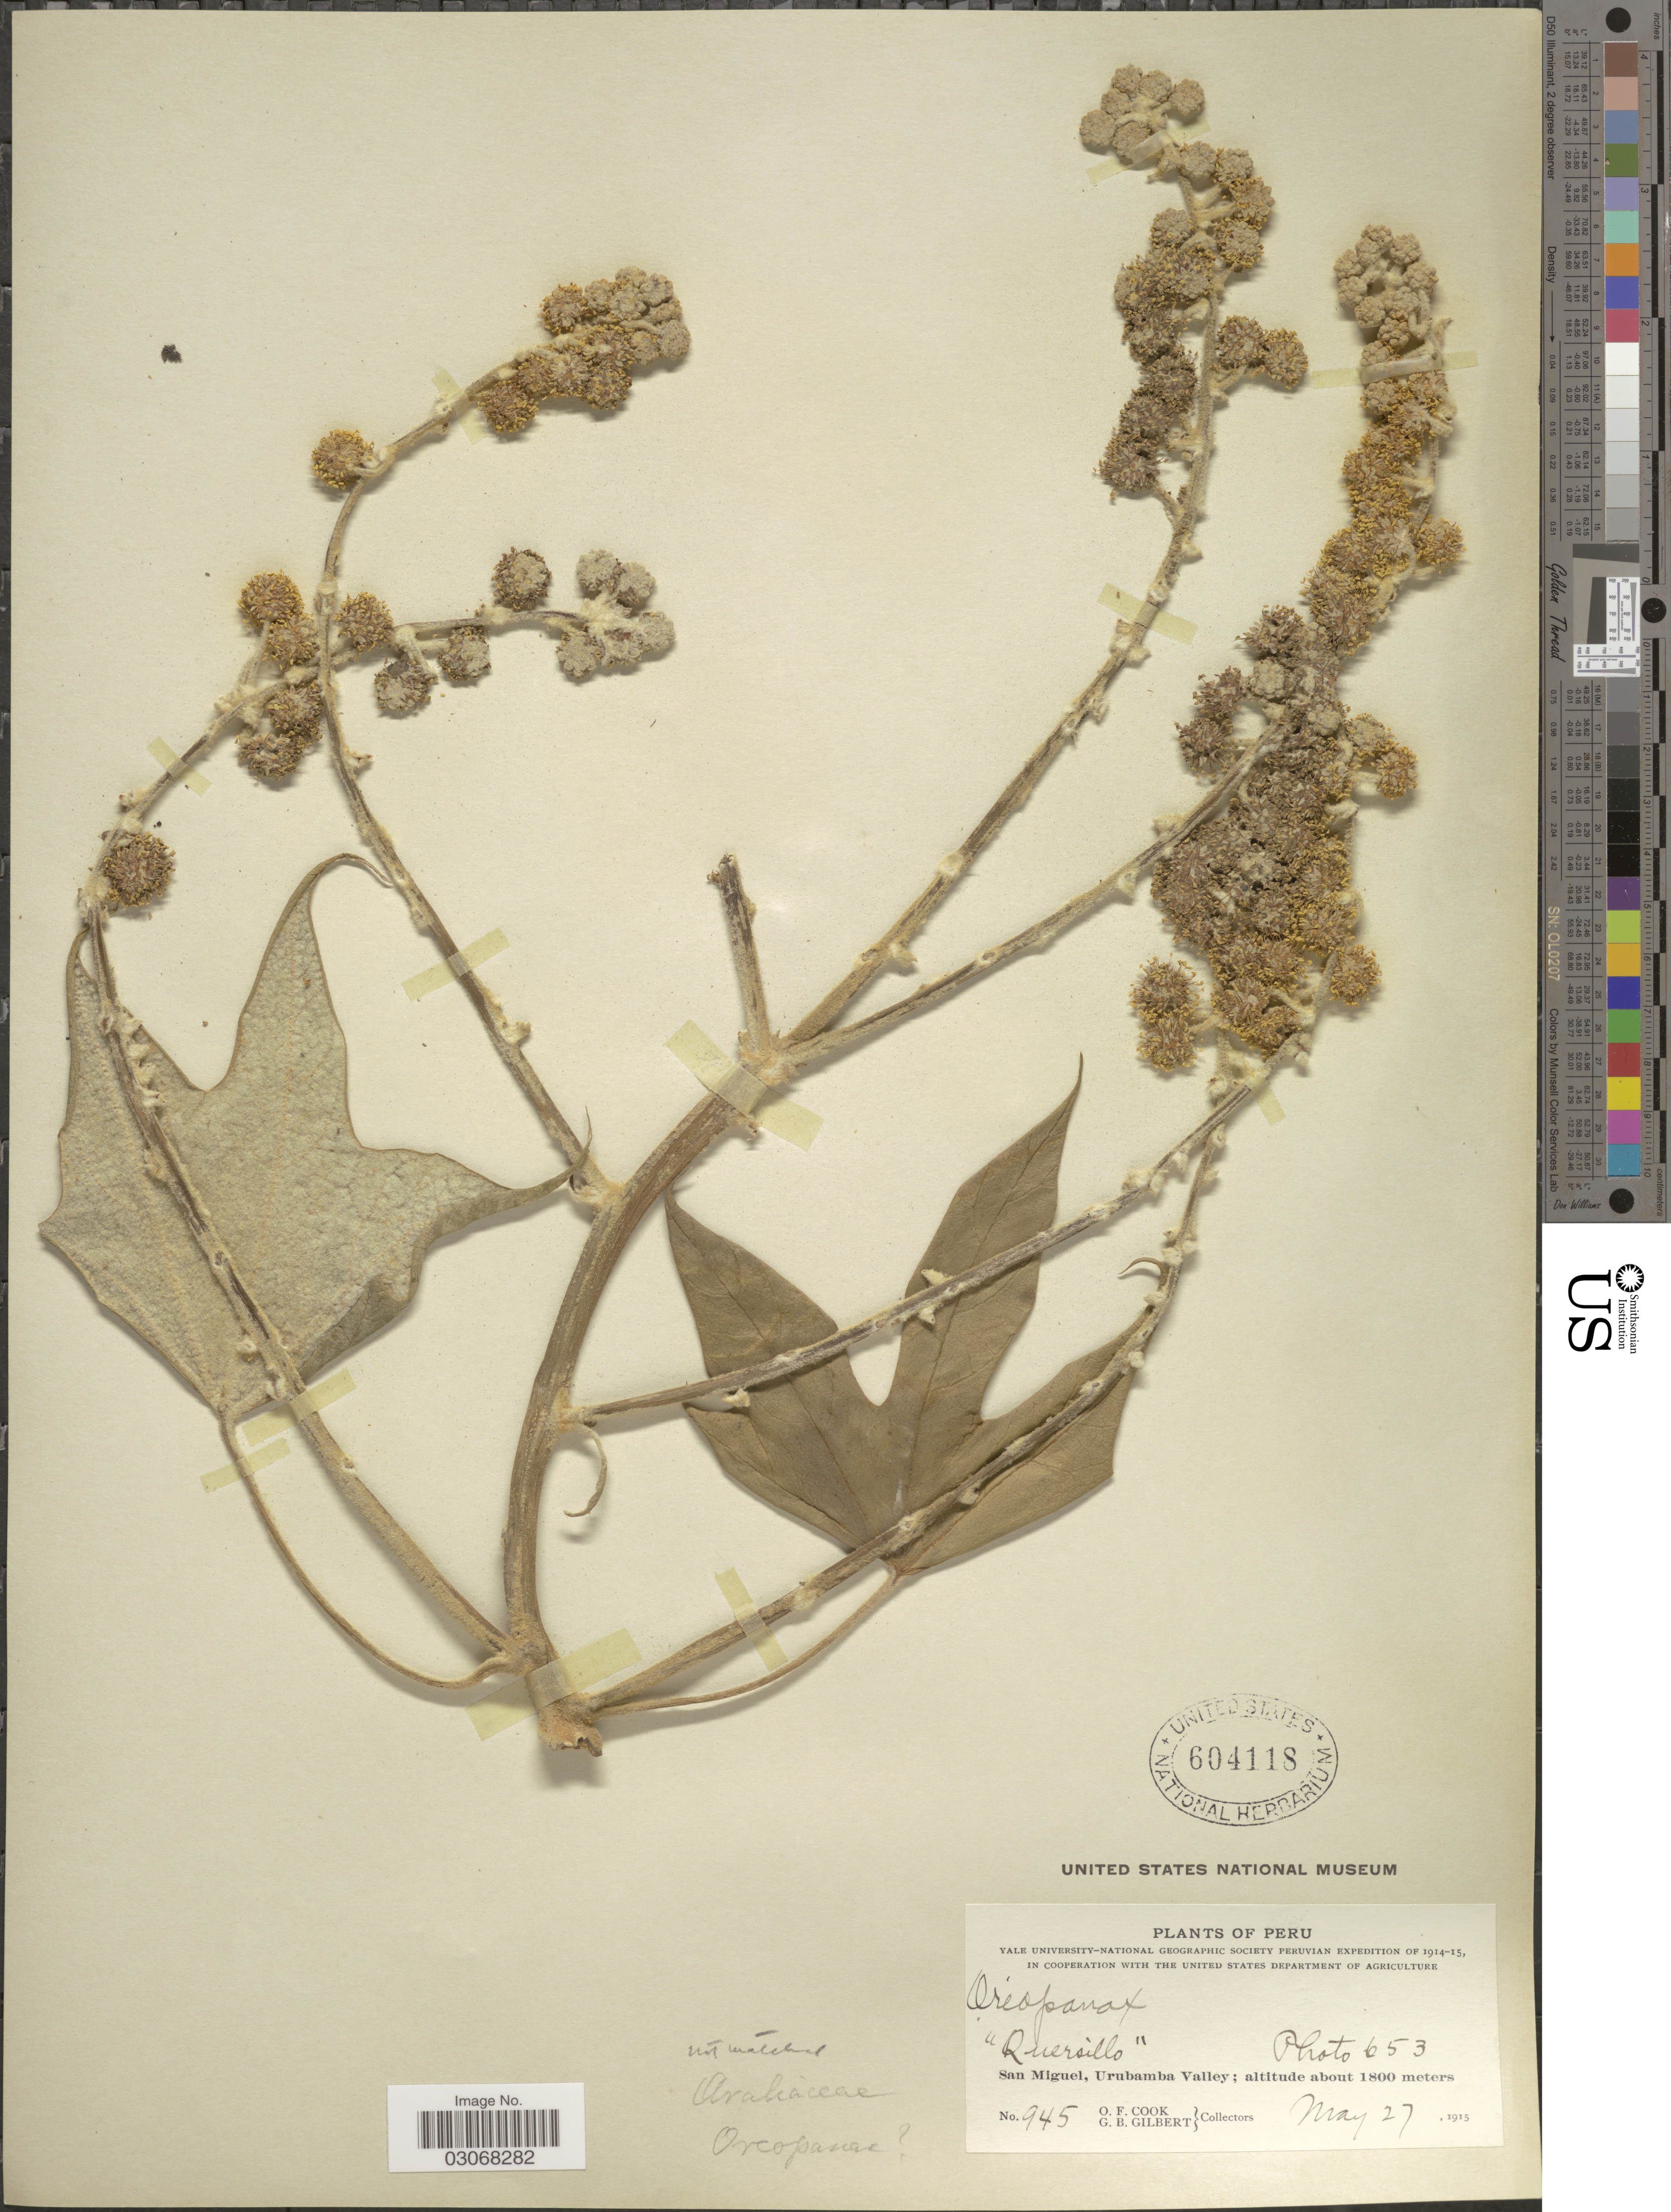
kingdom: Plantae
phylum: Tracheophyta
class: Magnoliopsida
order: Apiales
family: Araliaceae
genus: Oreopanax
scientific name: Oreopanax sp.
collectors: O. F. Cook & G. B. Gilbert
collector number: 945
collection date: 1915-05-27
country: Peru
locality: San Miguel, Urubamba Valley.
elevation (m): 1800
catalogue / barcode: US 604118